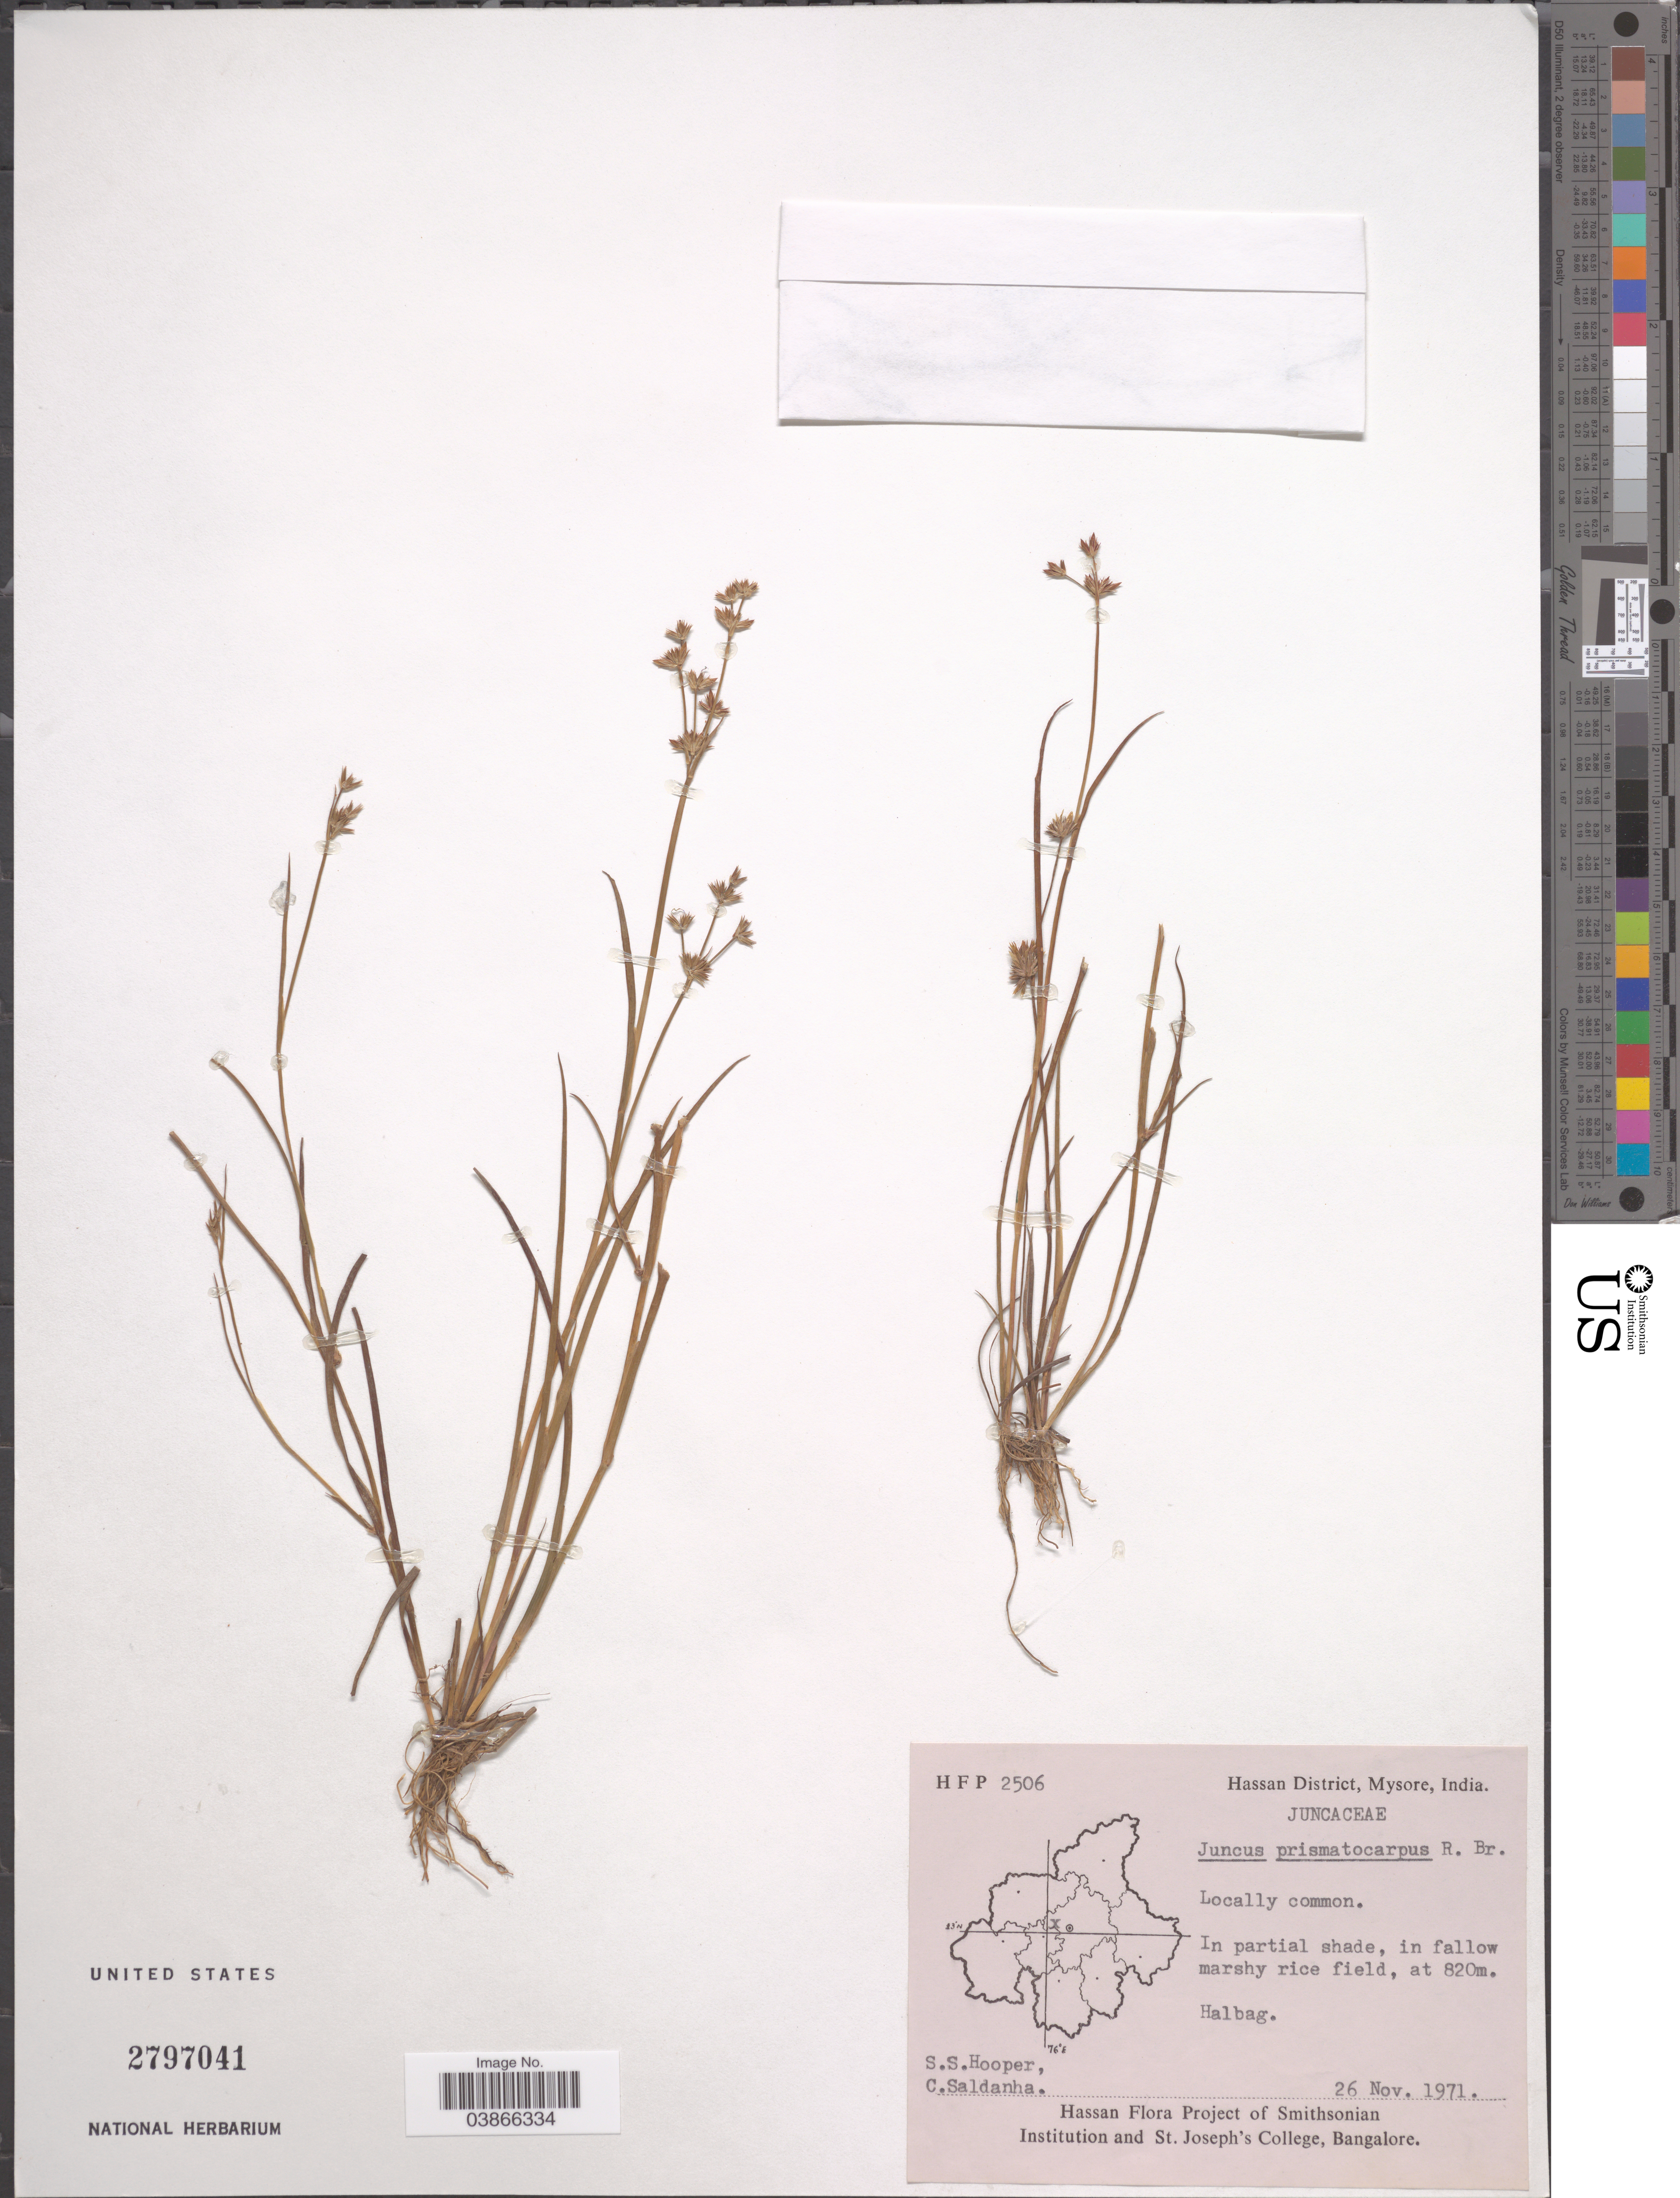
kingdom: Plantae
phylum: Tracheophyta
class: Liliopsida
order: Poales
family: Juncaceae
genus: Juncus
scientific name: Juncus prismatocarpus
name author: R. Br.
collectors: S. S. Hooper & C. Saldanha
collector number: HFP 2506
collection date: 1971-11-26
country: India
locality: Hassan District, Mysore. Halbag.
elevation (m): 820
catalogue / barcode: US 2797041